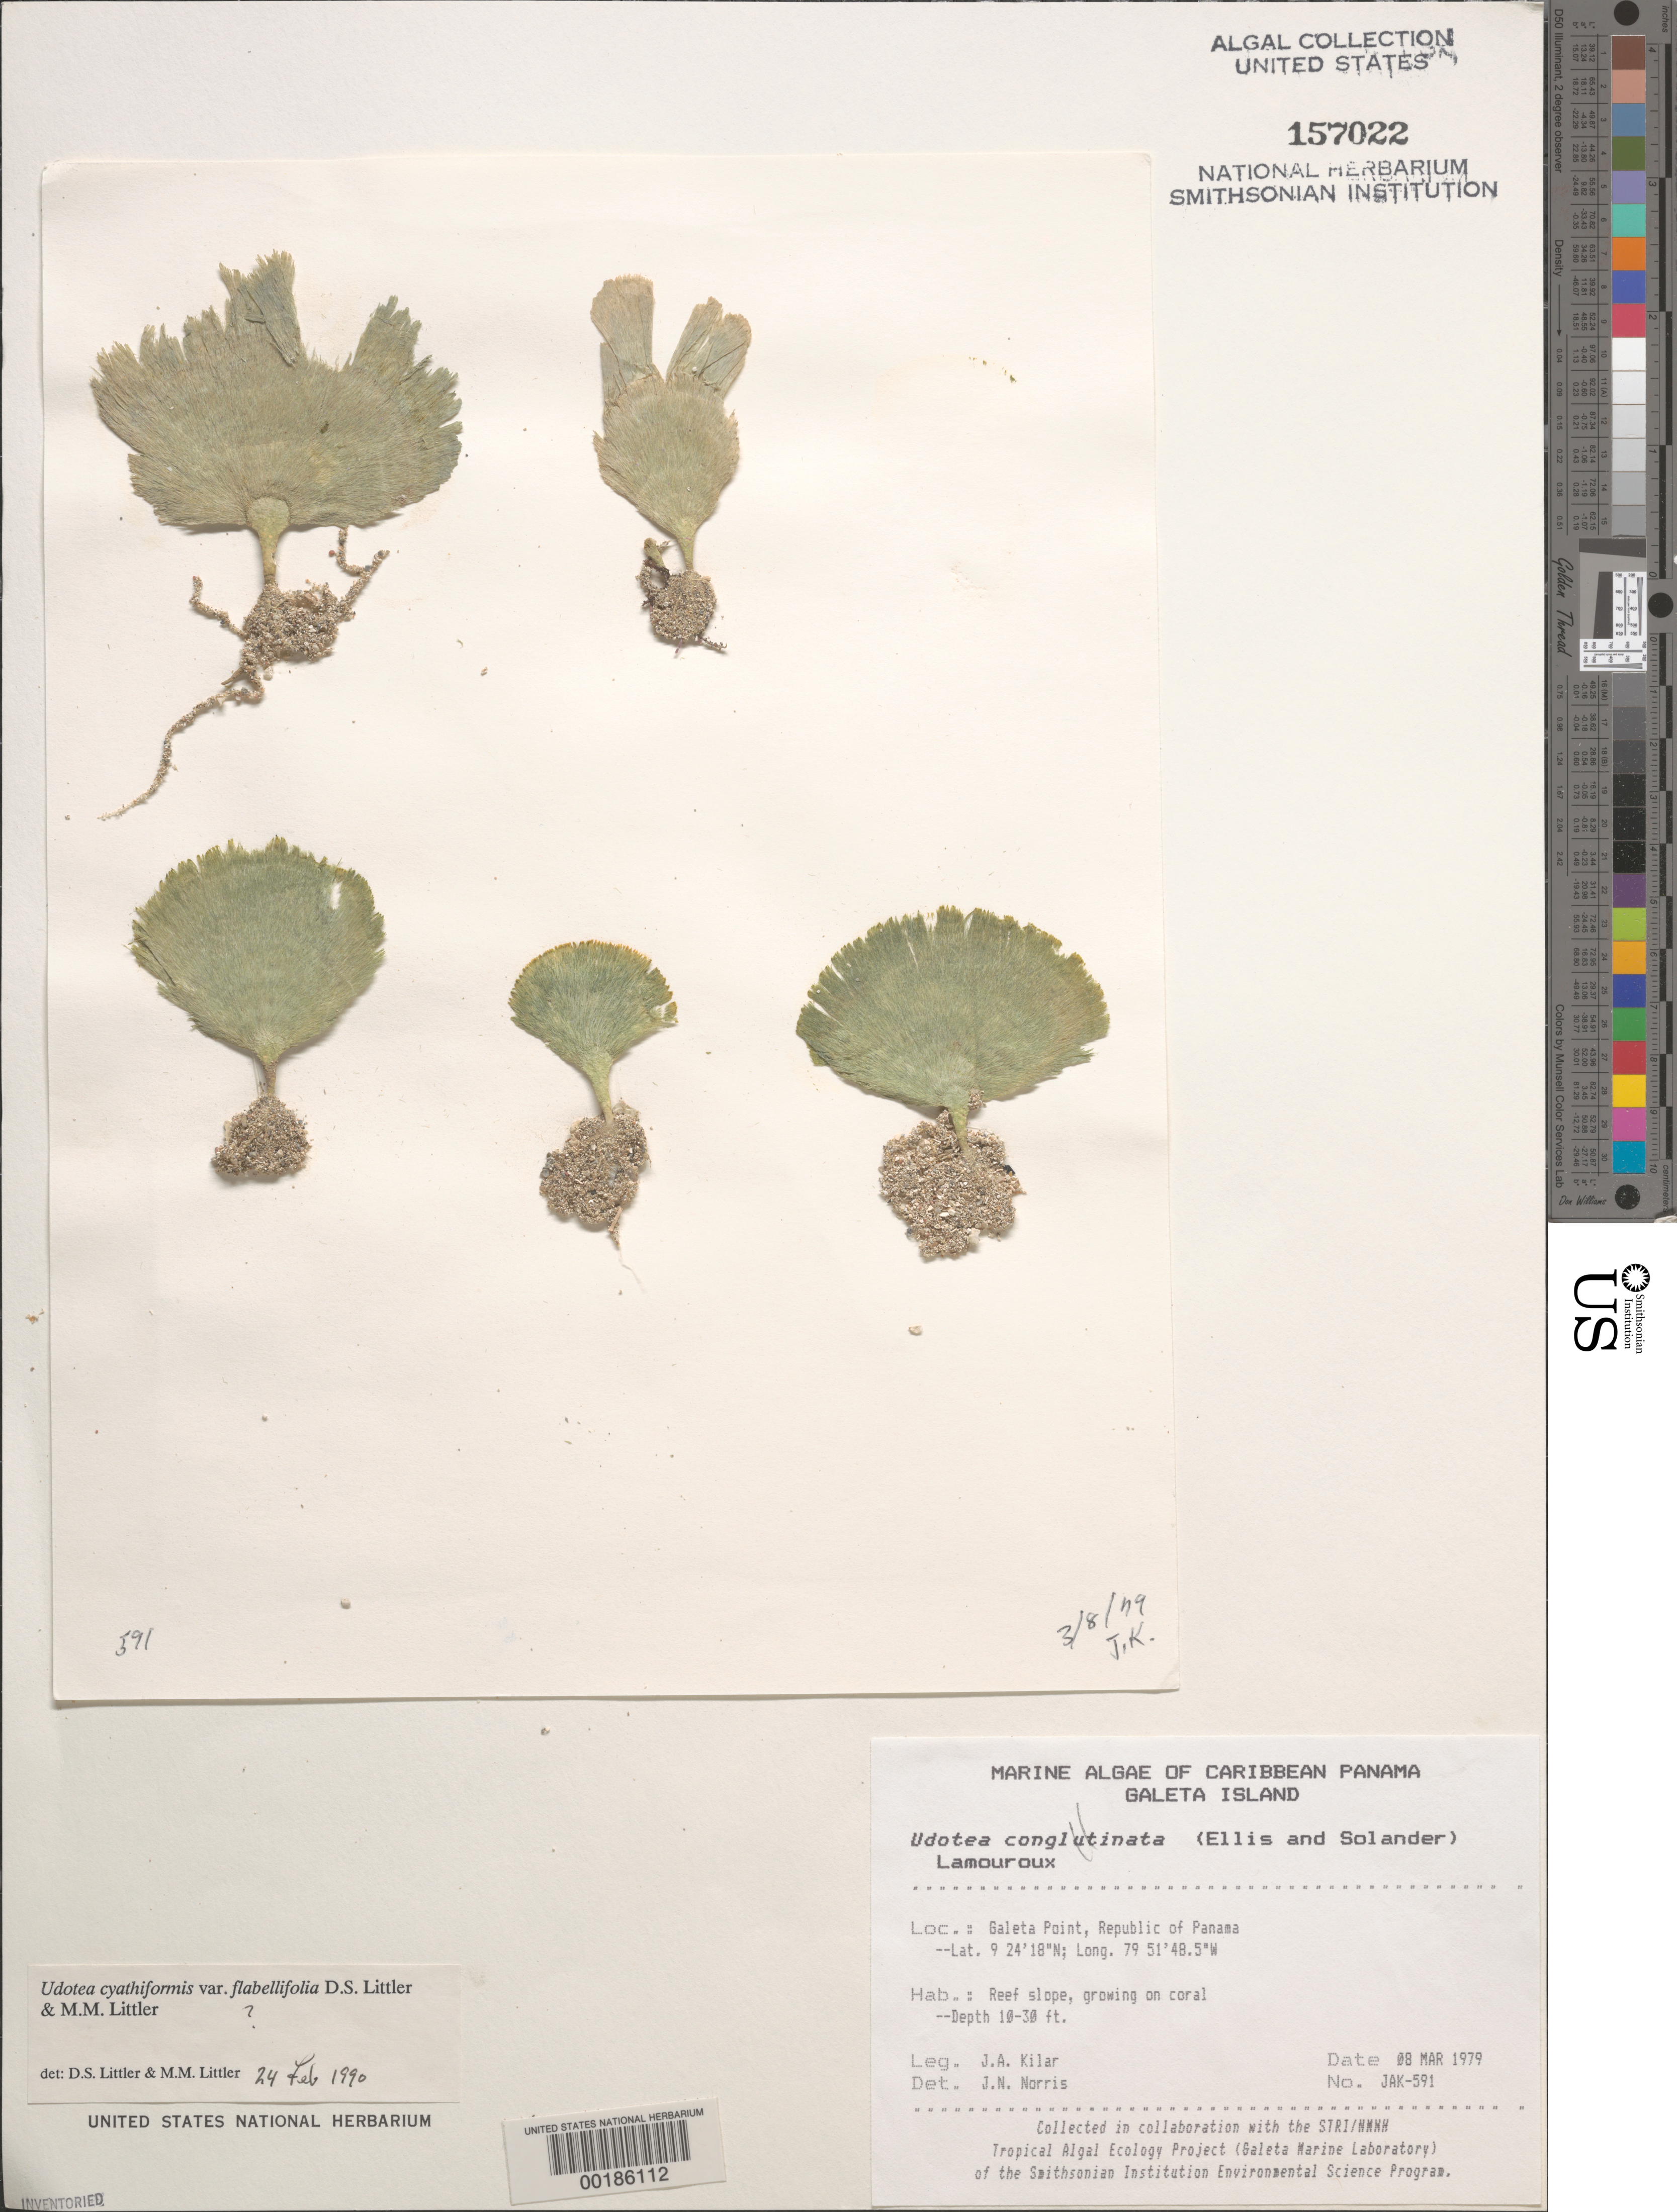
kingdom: Plantae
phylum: Chlorophyta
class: Ulvophyceae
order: Bryopsidales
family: Udoteaceae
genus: Udotea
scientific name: Udotea cyathiformis var. flabellifolia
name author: D.S. Littler & Littler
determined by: Littler, D. S.; Littler, M. M.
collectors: J. A. Kilar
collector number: JAK-591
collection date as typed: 08 Mar 1979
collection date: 1979-03-08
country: Panama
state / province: Colón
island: Galeta Island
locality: Galeta Point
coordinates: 9 24' 18" N, 79 51' 48.5" W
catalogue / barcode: US 157022